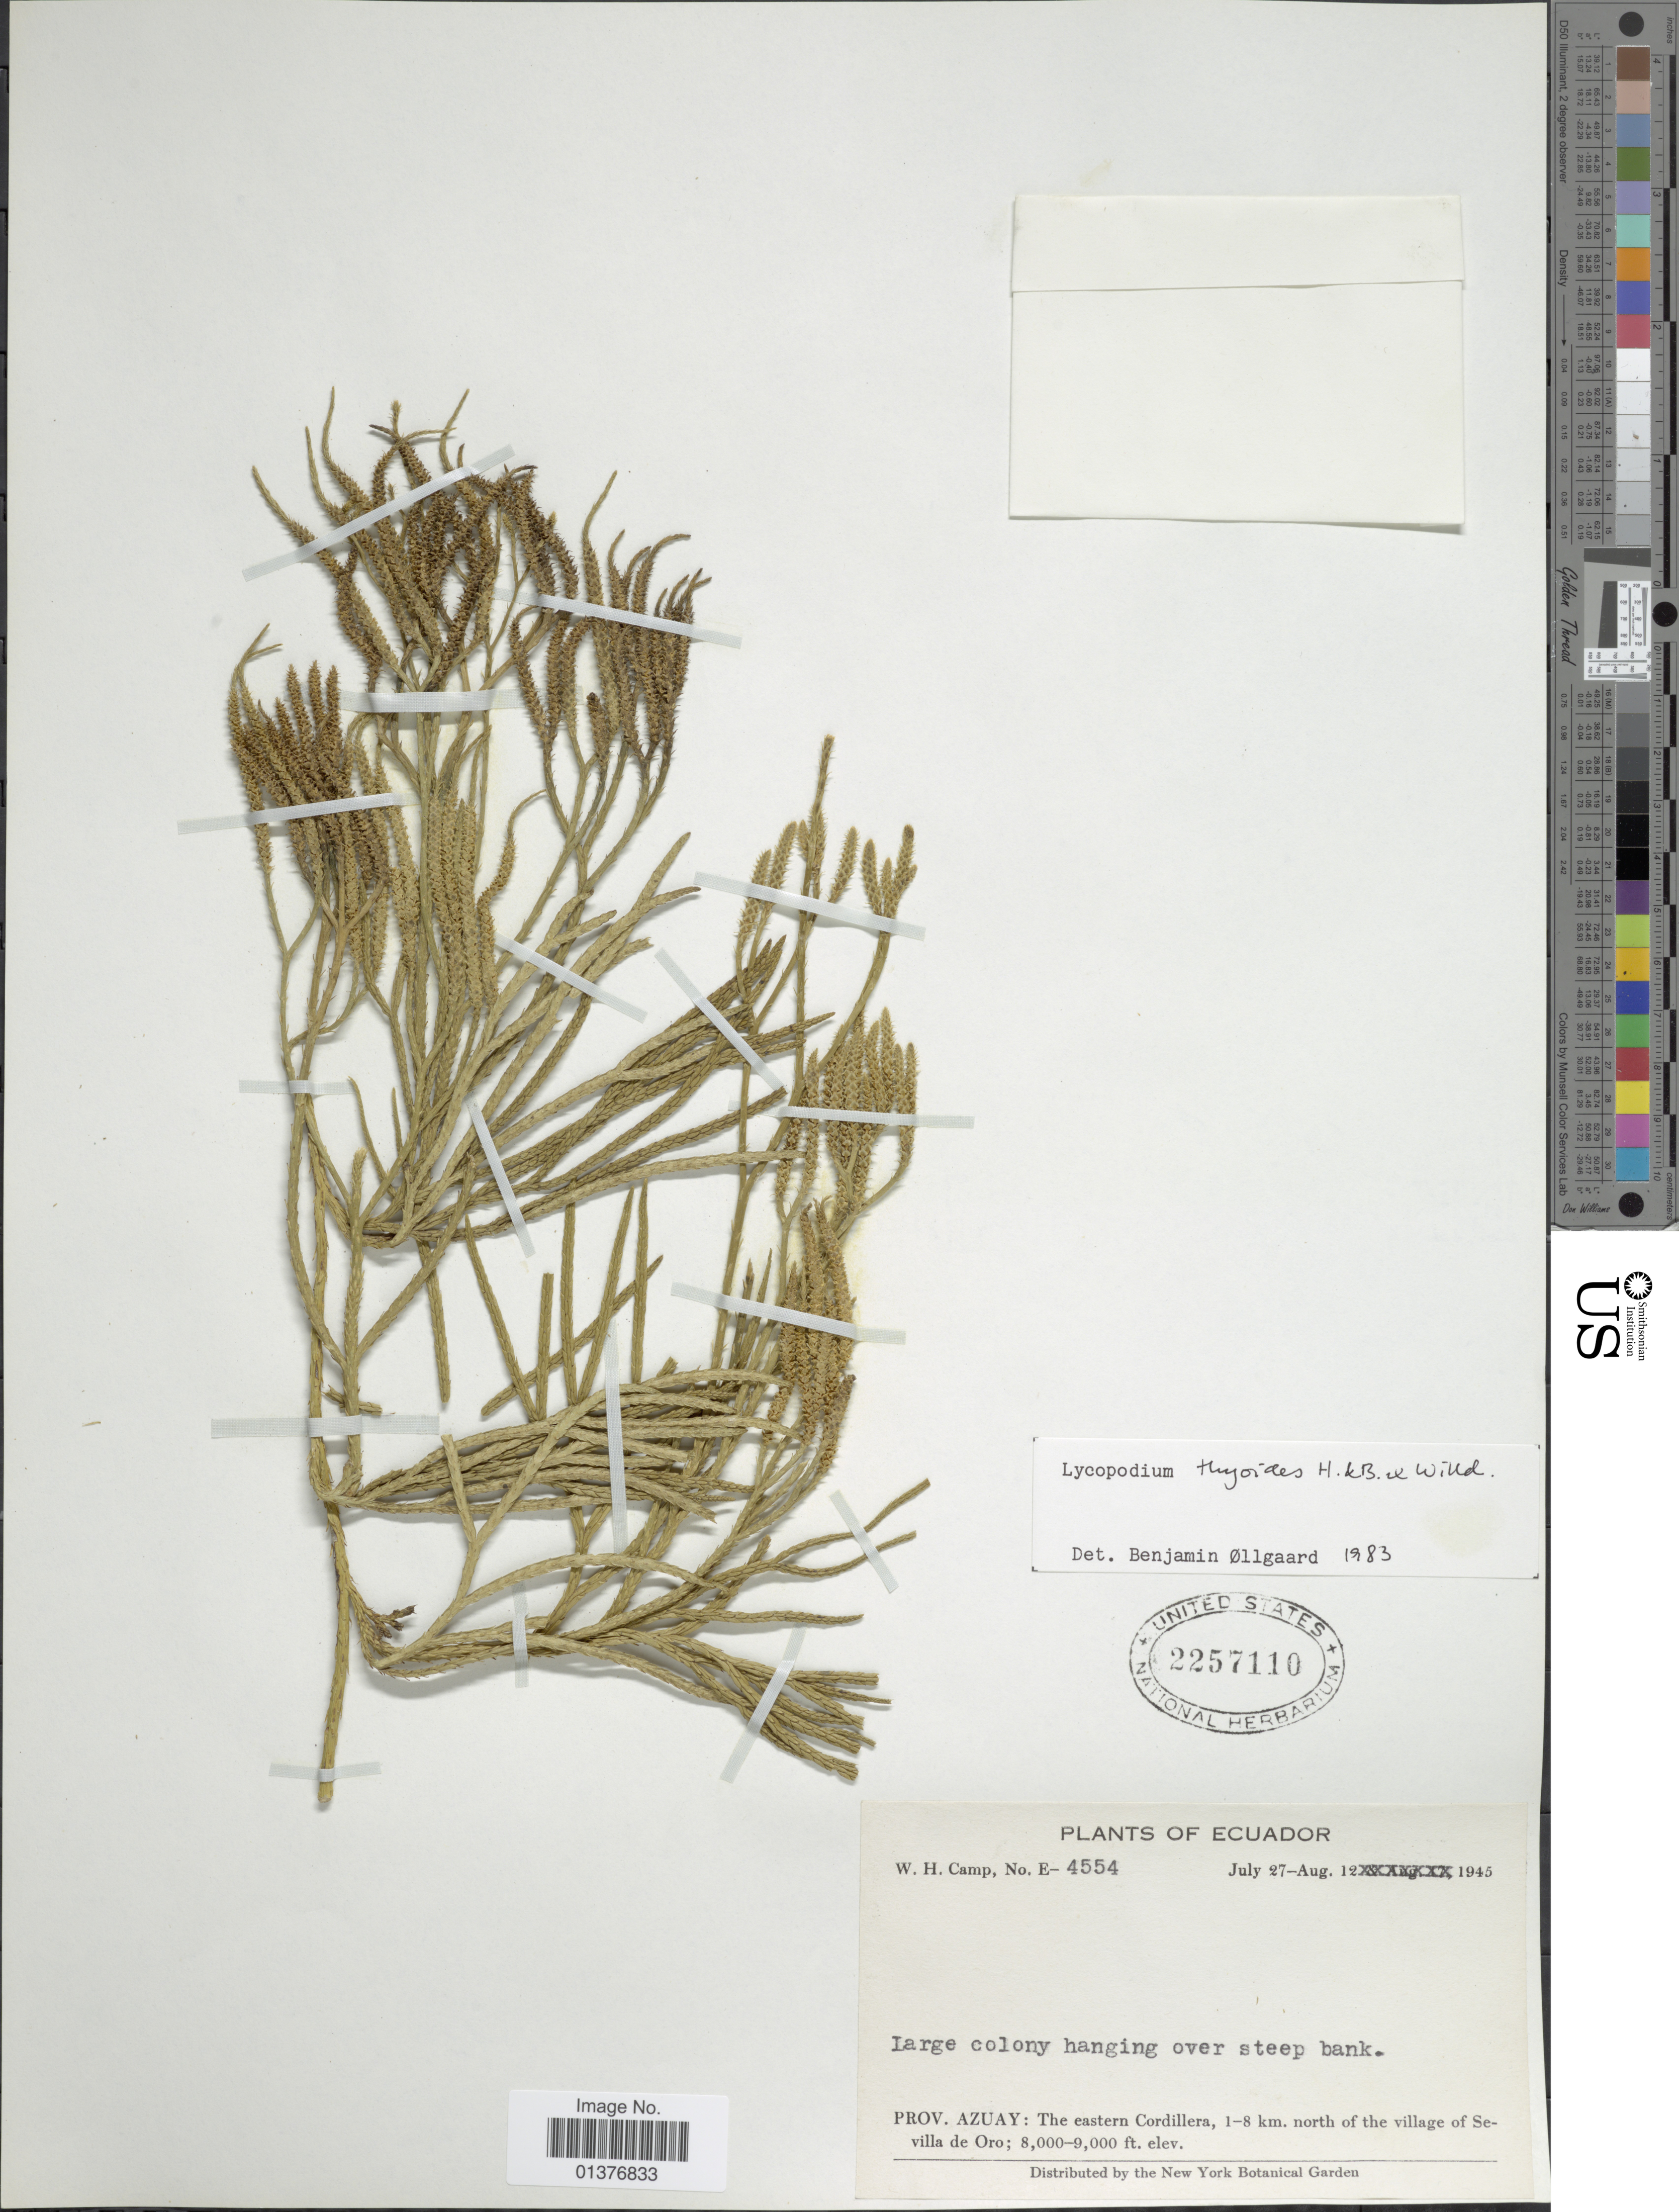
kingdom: Plantae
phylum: Tracheophyta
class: Lycopodiopsida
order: Lycopodiales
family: Lycopodiaceae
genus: Diphasiastrum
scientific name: Diphasiastrum thyoides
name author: (Humb. & Bonpl. ex Willd.) Holub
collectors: W. H. Camp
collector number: E-4554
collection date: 1945-07-27/1945-08-12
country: Ecuador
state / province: Azuay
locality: The eastern Cordillera, 1-8km north of the village de Oro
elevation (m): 2438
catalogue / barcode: US 2257110